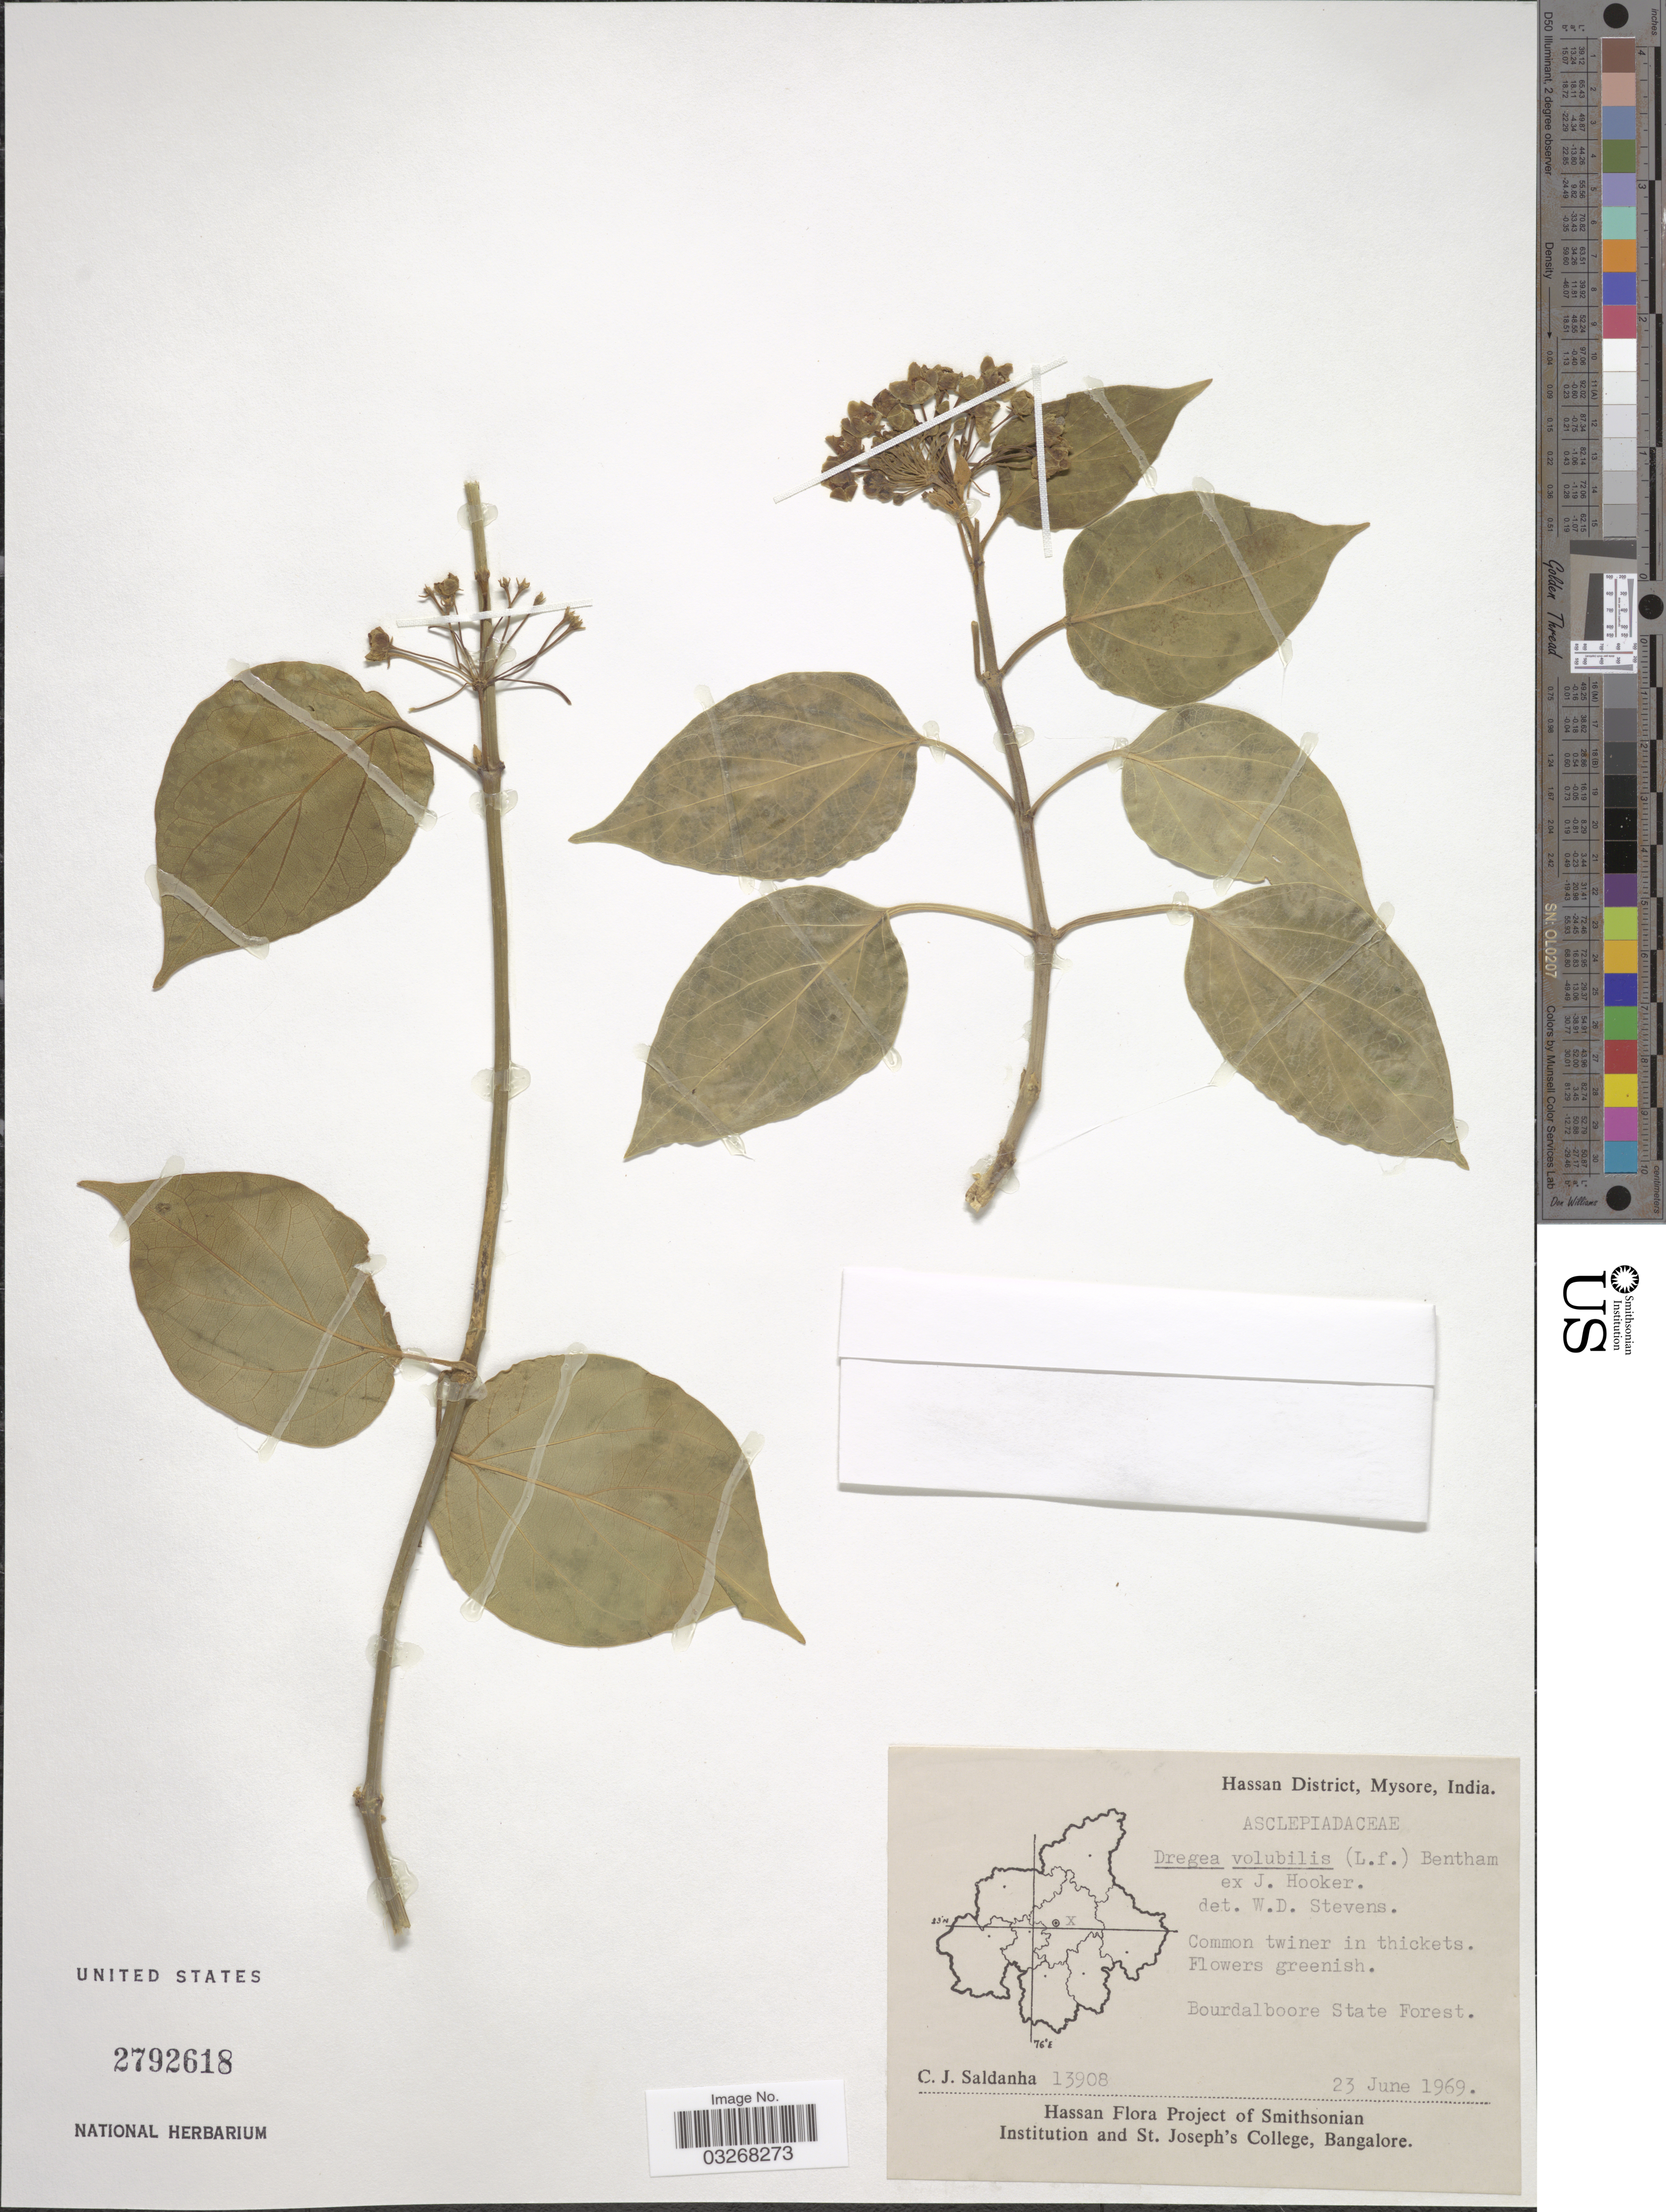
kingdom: Plantae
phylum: Tracheophyta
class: Magnoliopsida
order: Gentianales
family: Apocynaceae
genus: Dregea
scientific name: Dregea volubilis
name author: (L. f.) Benth. ex Hook. f.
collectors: C. J. Saldanha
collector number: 13908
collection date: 1969-06-23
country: India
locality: Hassan District, Mysore. Bourdalboore State Forest.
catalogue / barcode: US 2792618